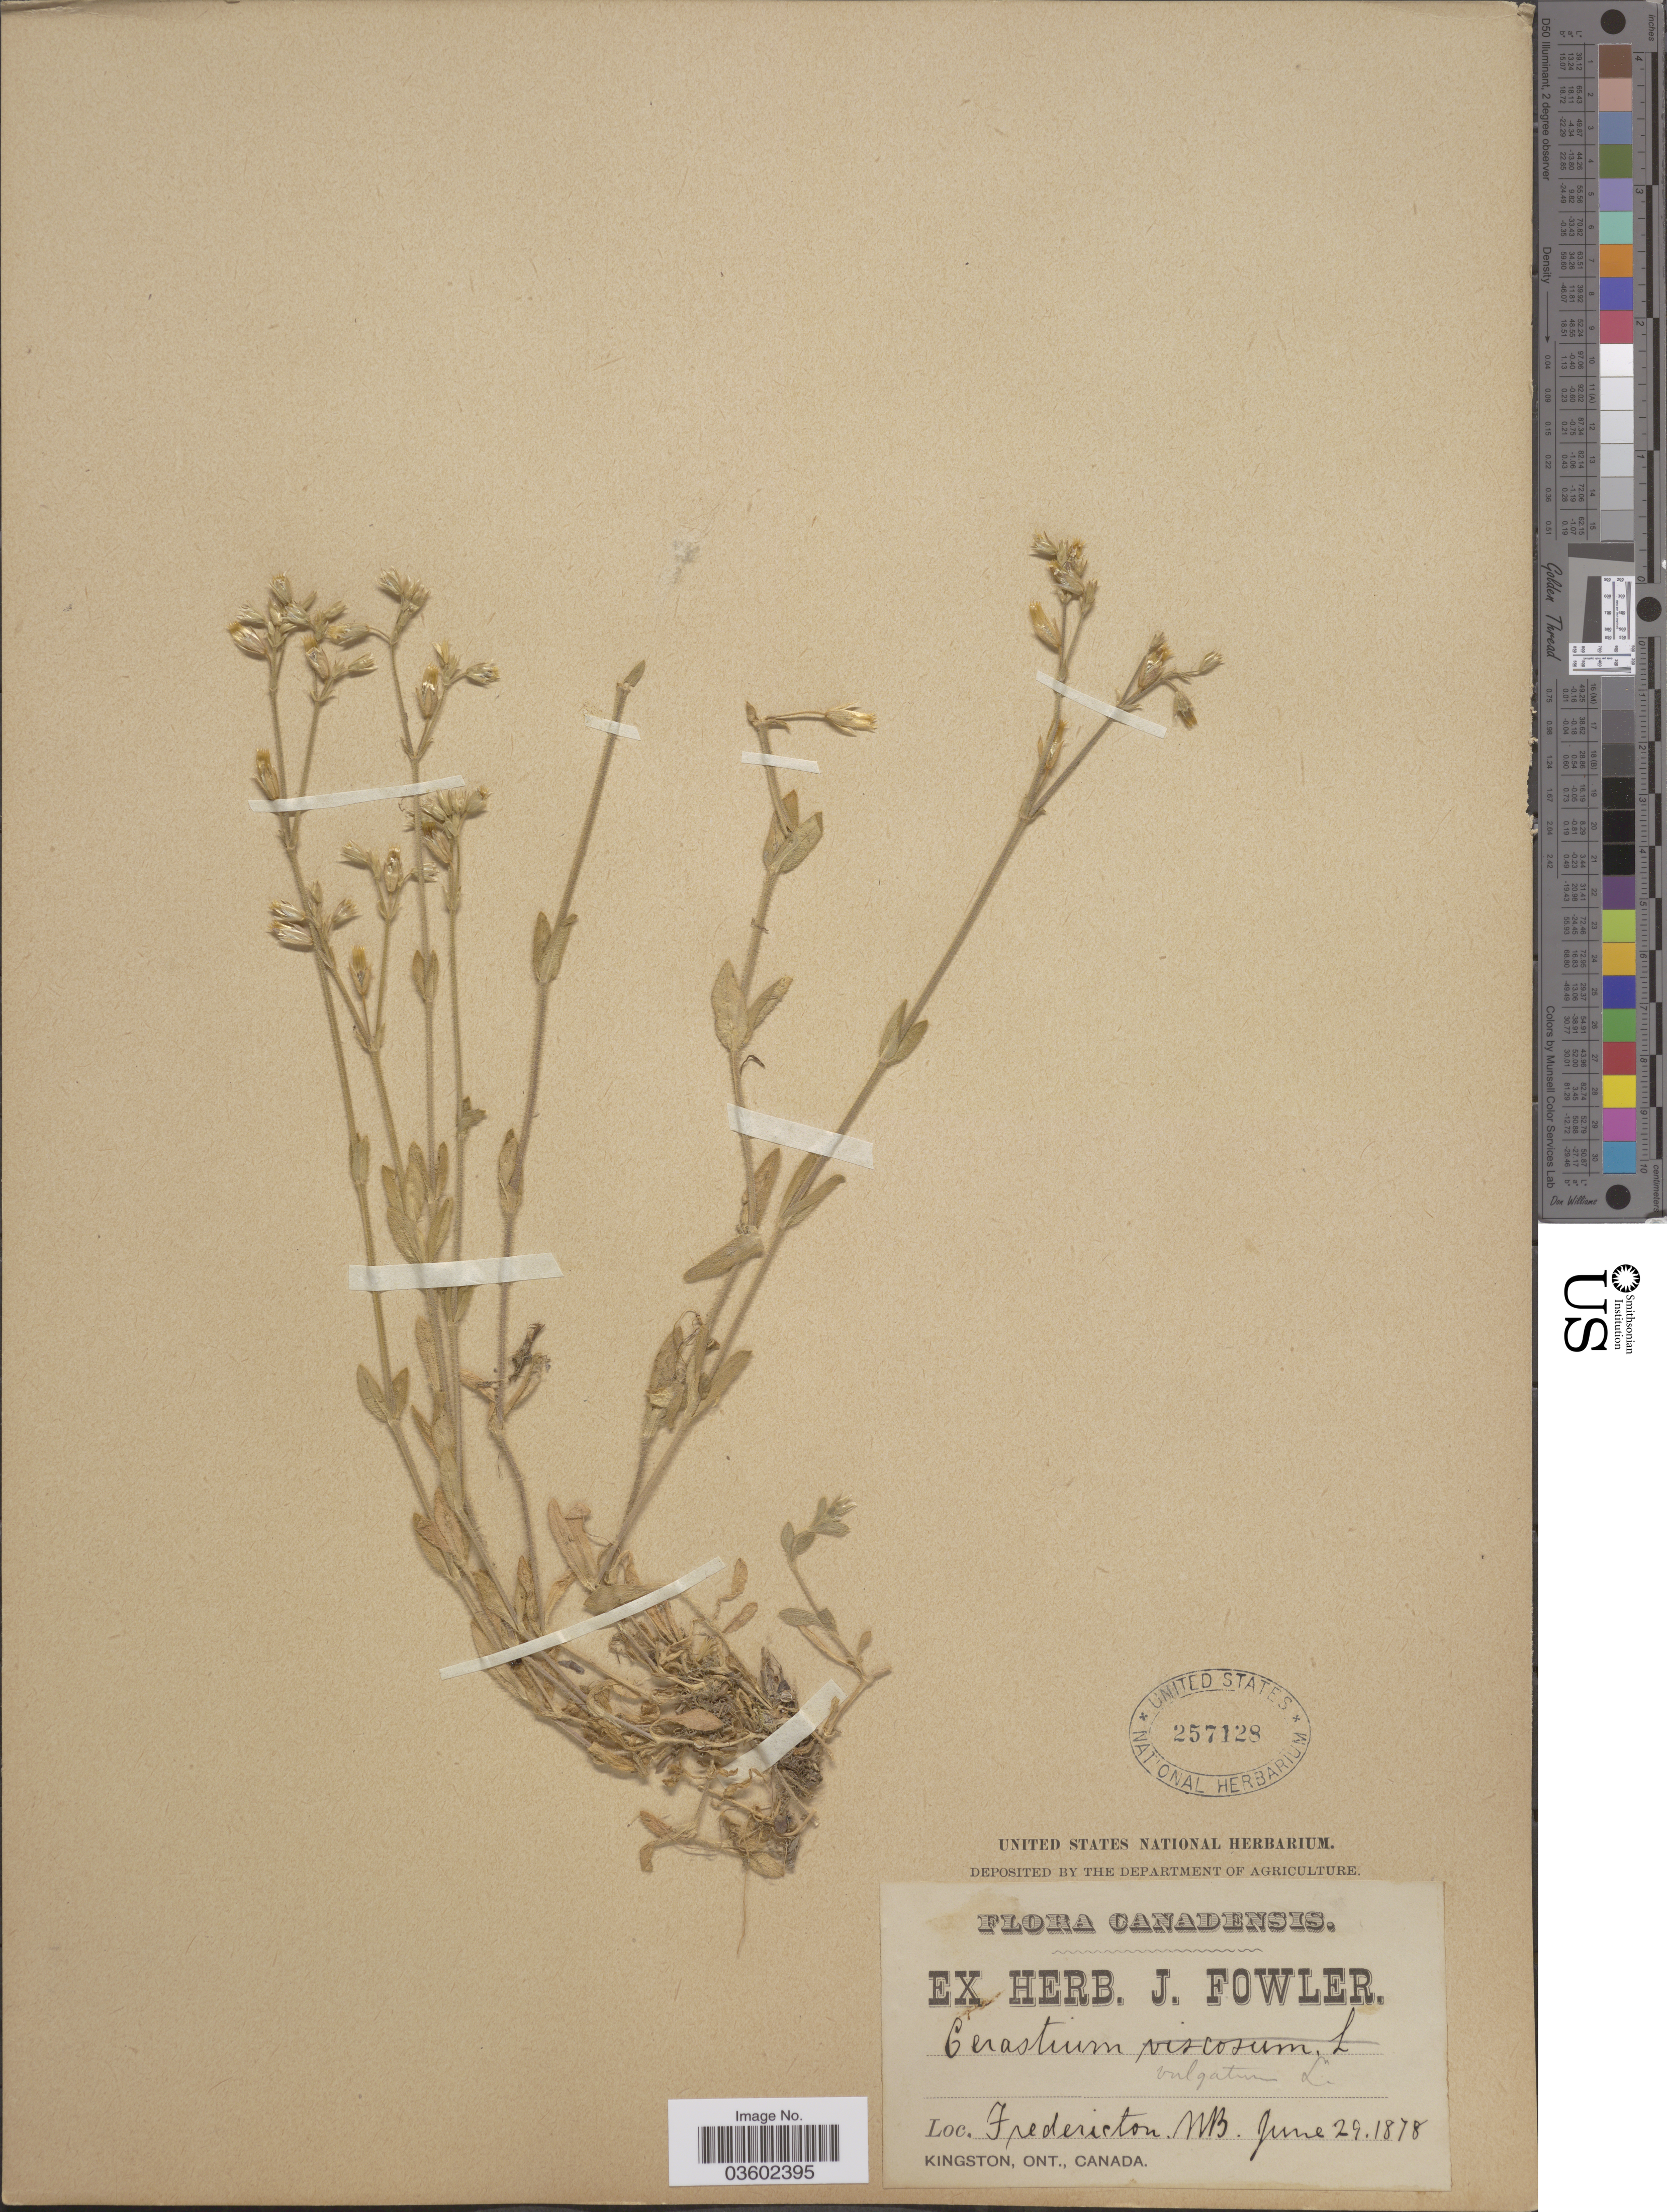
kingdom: Plantae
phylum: Tracheophyta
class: Magnoliopsida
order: Caryophyllales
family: Caryophyllaceae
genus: Cerastium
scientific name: Cerastium vulgatum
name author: L.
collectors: ex herb. J. Fowler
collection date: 1878-06-29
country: Canada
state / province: New Brunswick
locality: Fredericton.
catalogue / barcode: US 257128